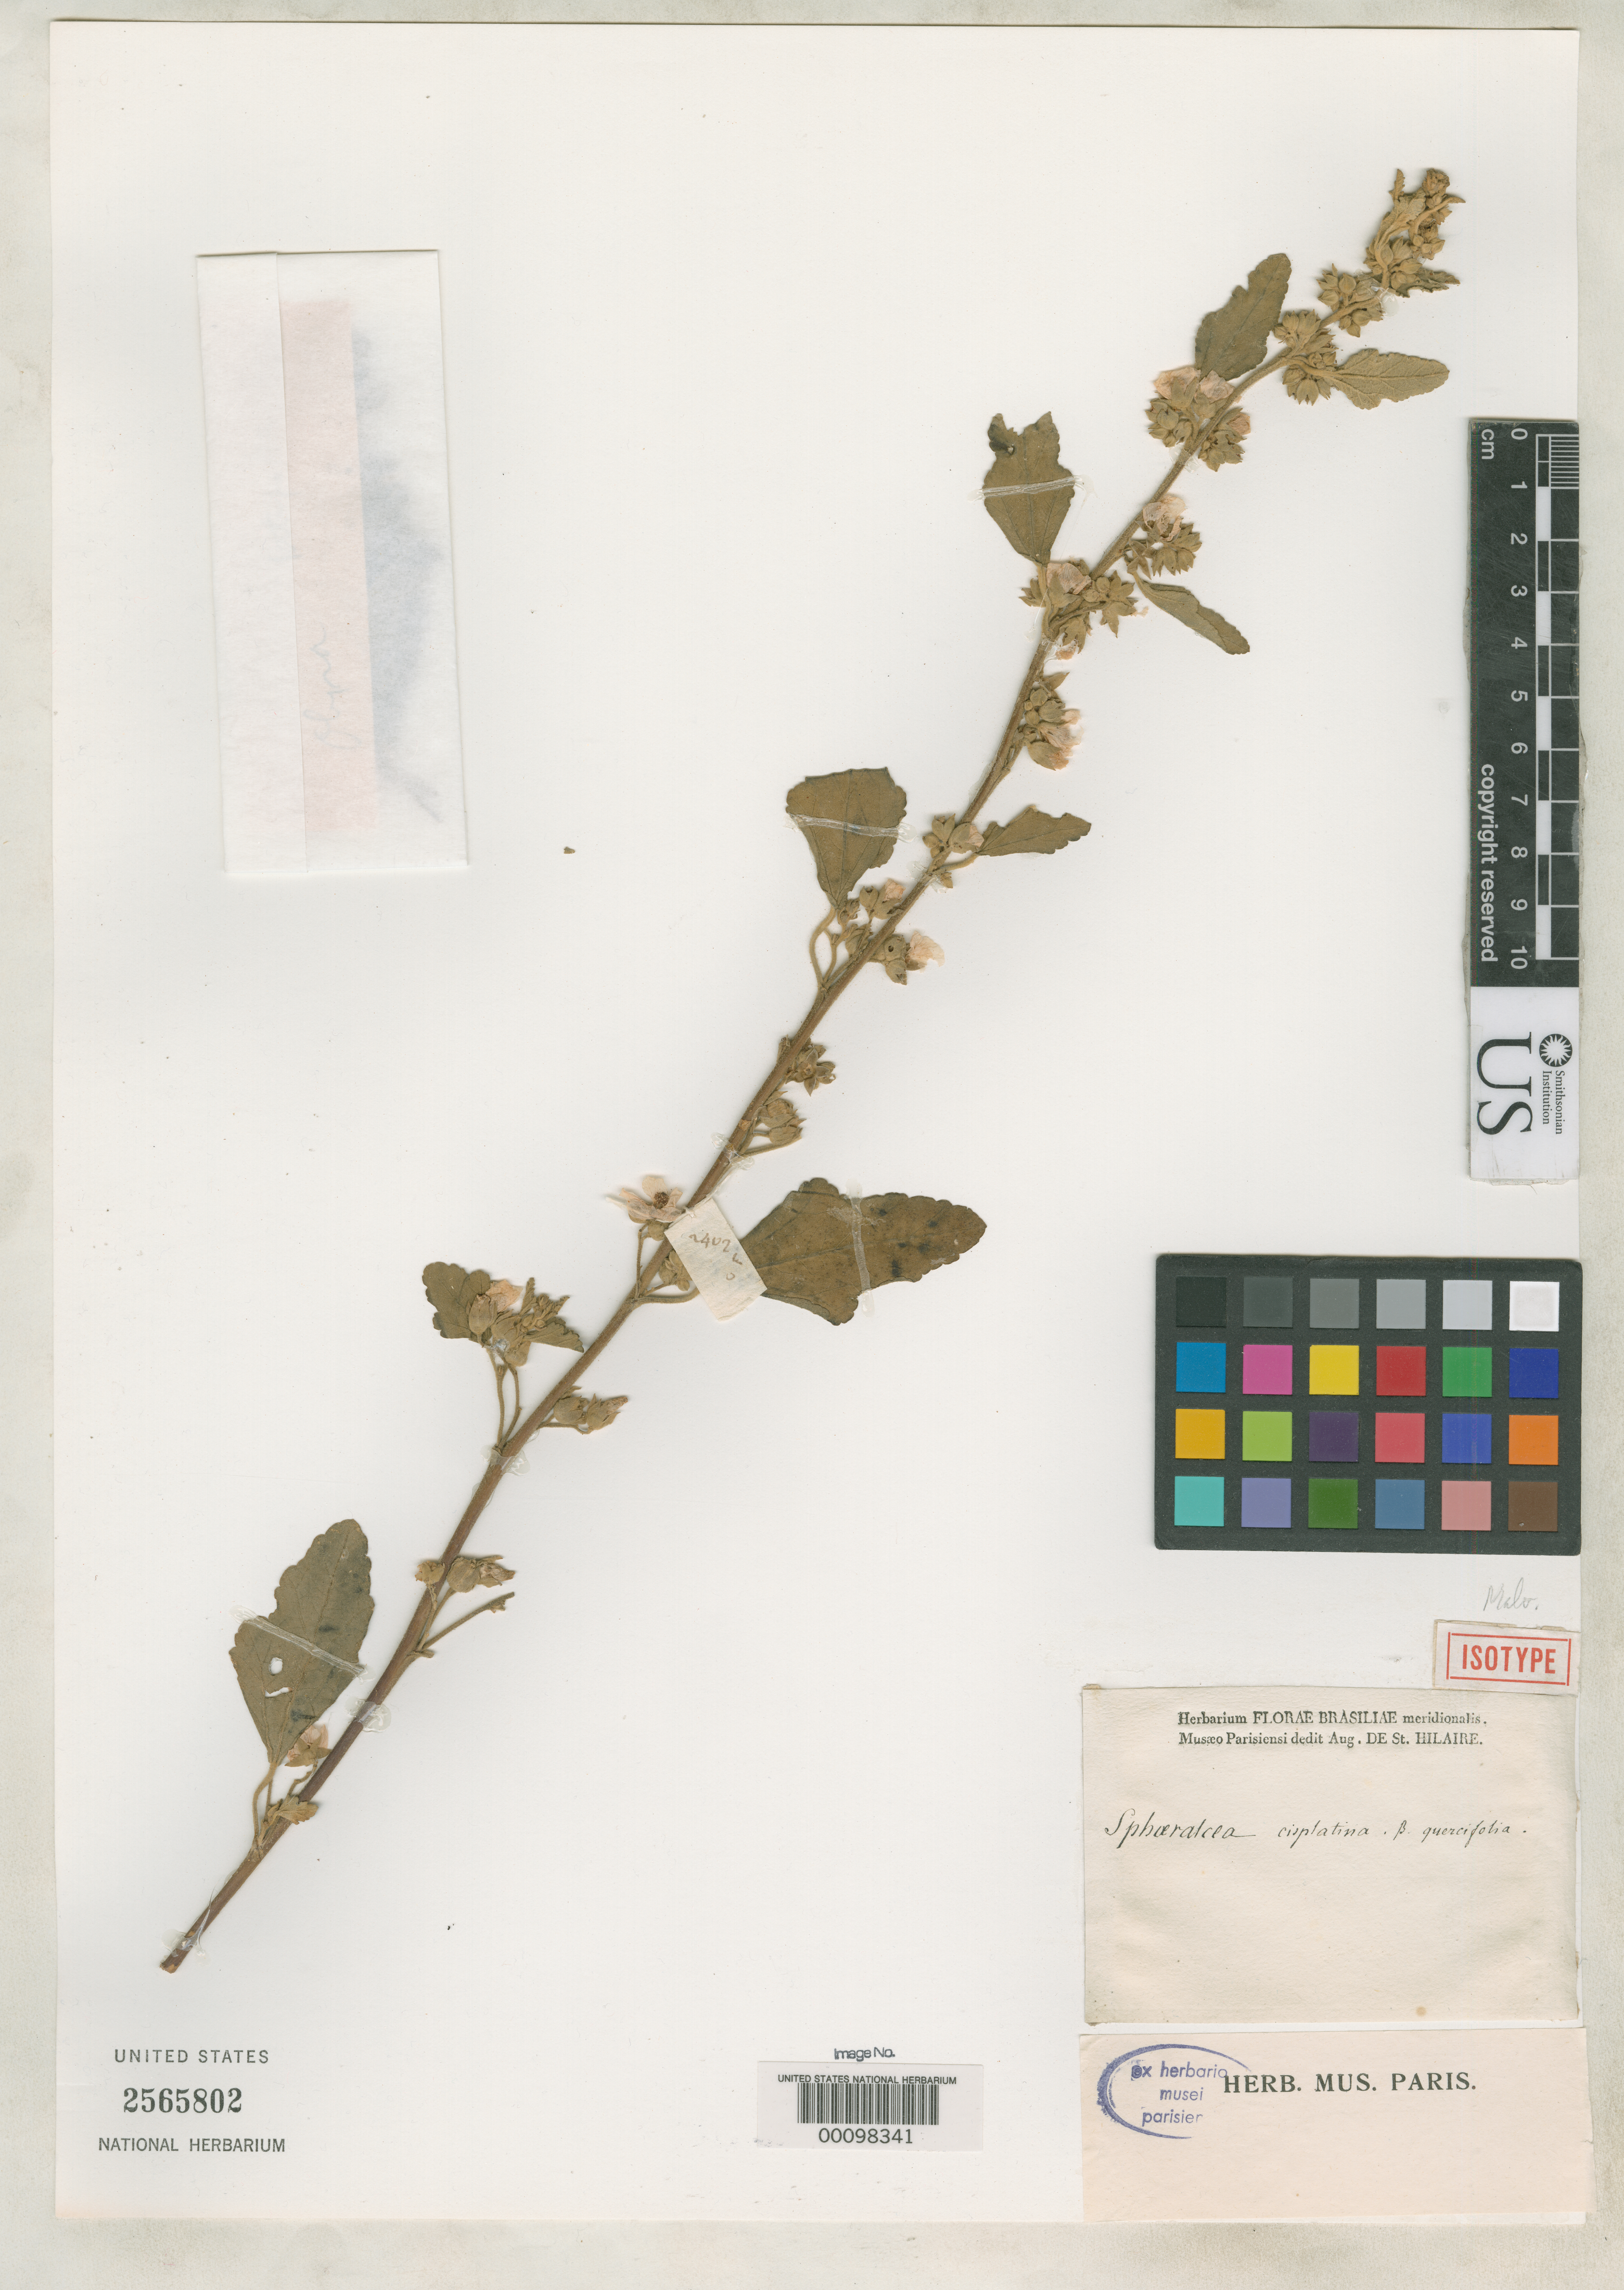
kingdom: Plantae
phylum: Tracheophyta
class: Magnoliopsida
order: Malvales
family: Malvaceae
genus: Sphaeralcea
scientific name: Sphaeralcea cisplatina var. quercifolia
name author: A. St.-Hil.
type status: Isotype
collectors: A. F. C. P. de Saint-Hilaire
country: Brazil / Uruguay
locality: "Cisplatina, Arroio de las Viboras".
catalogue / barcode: US 2565802